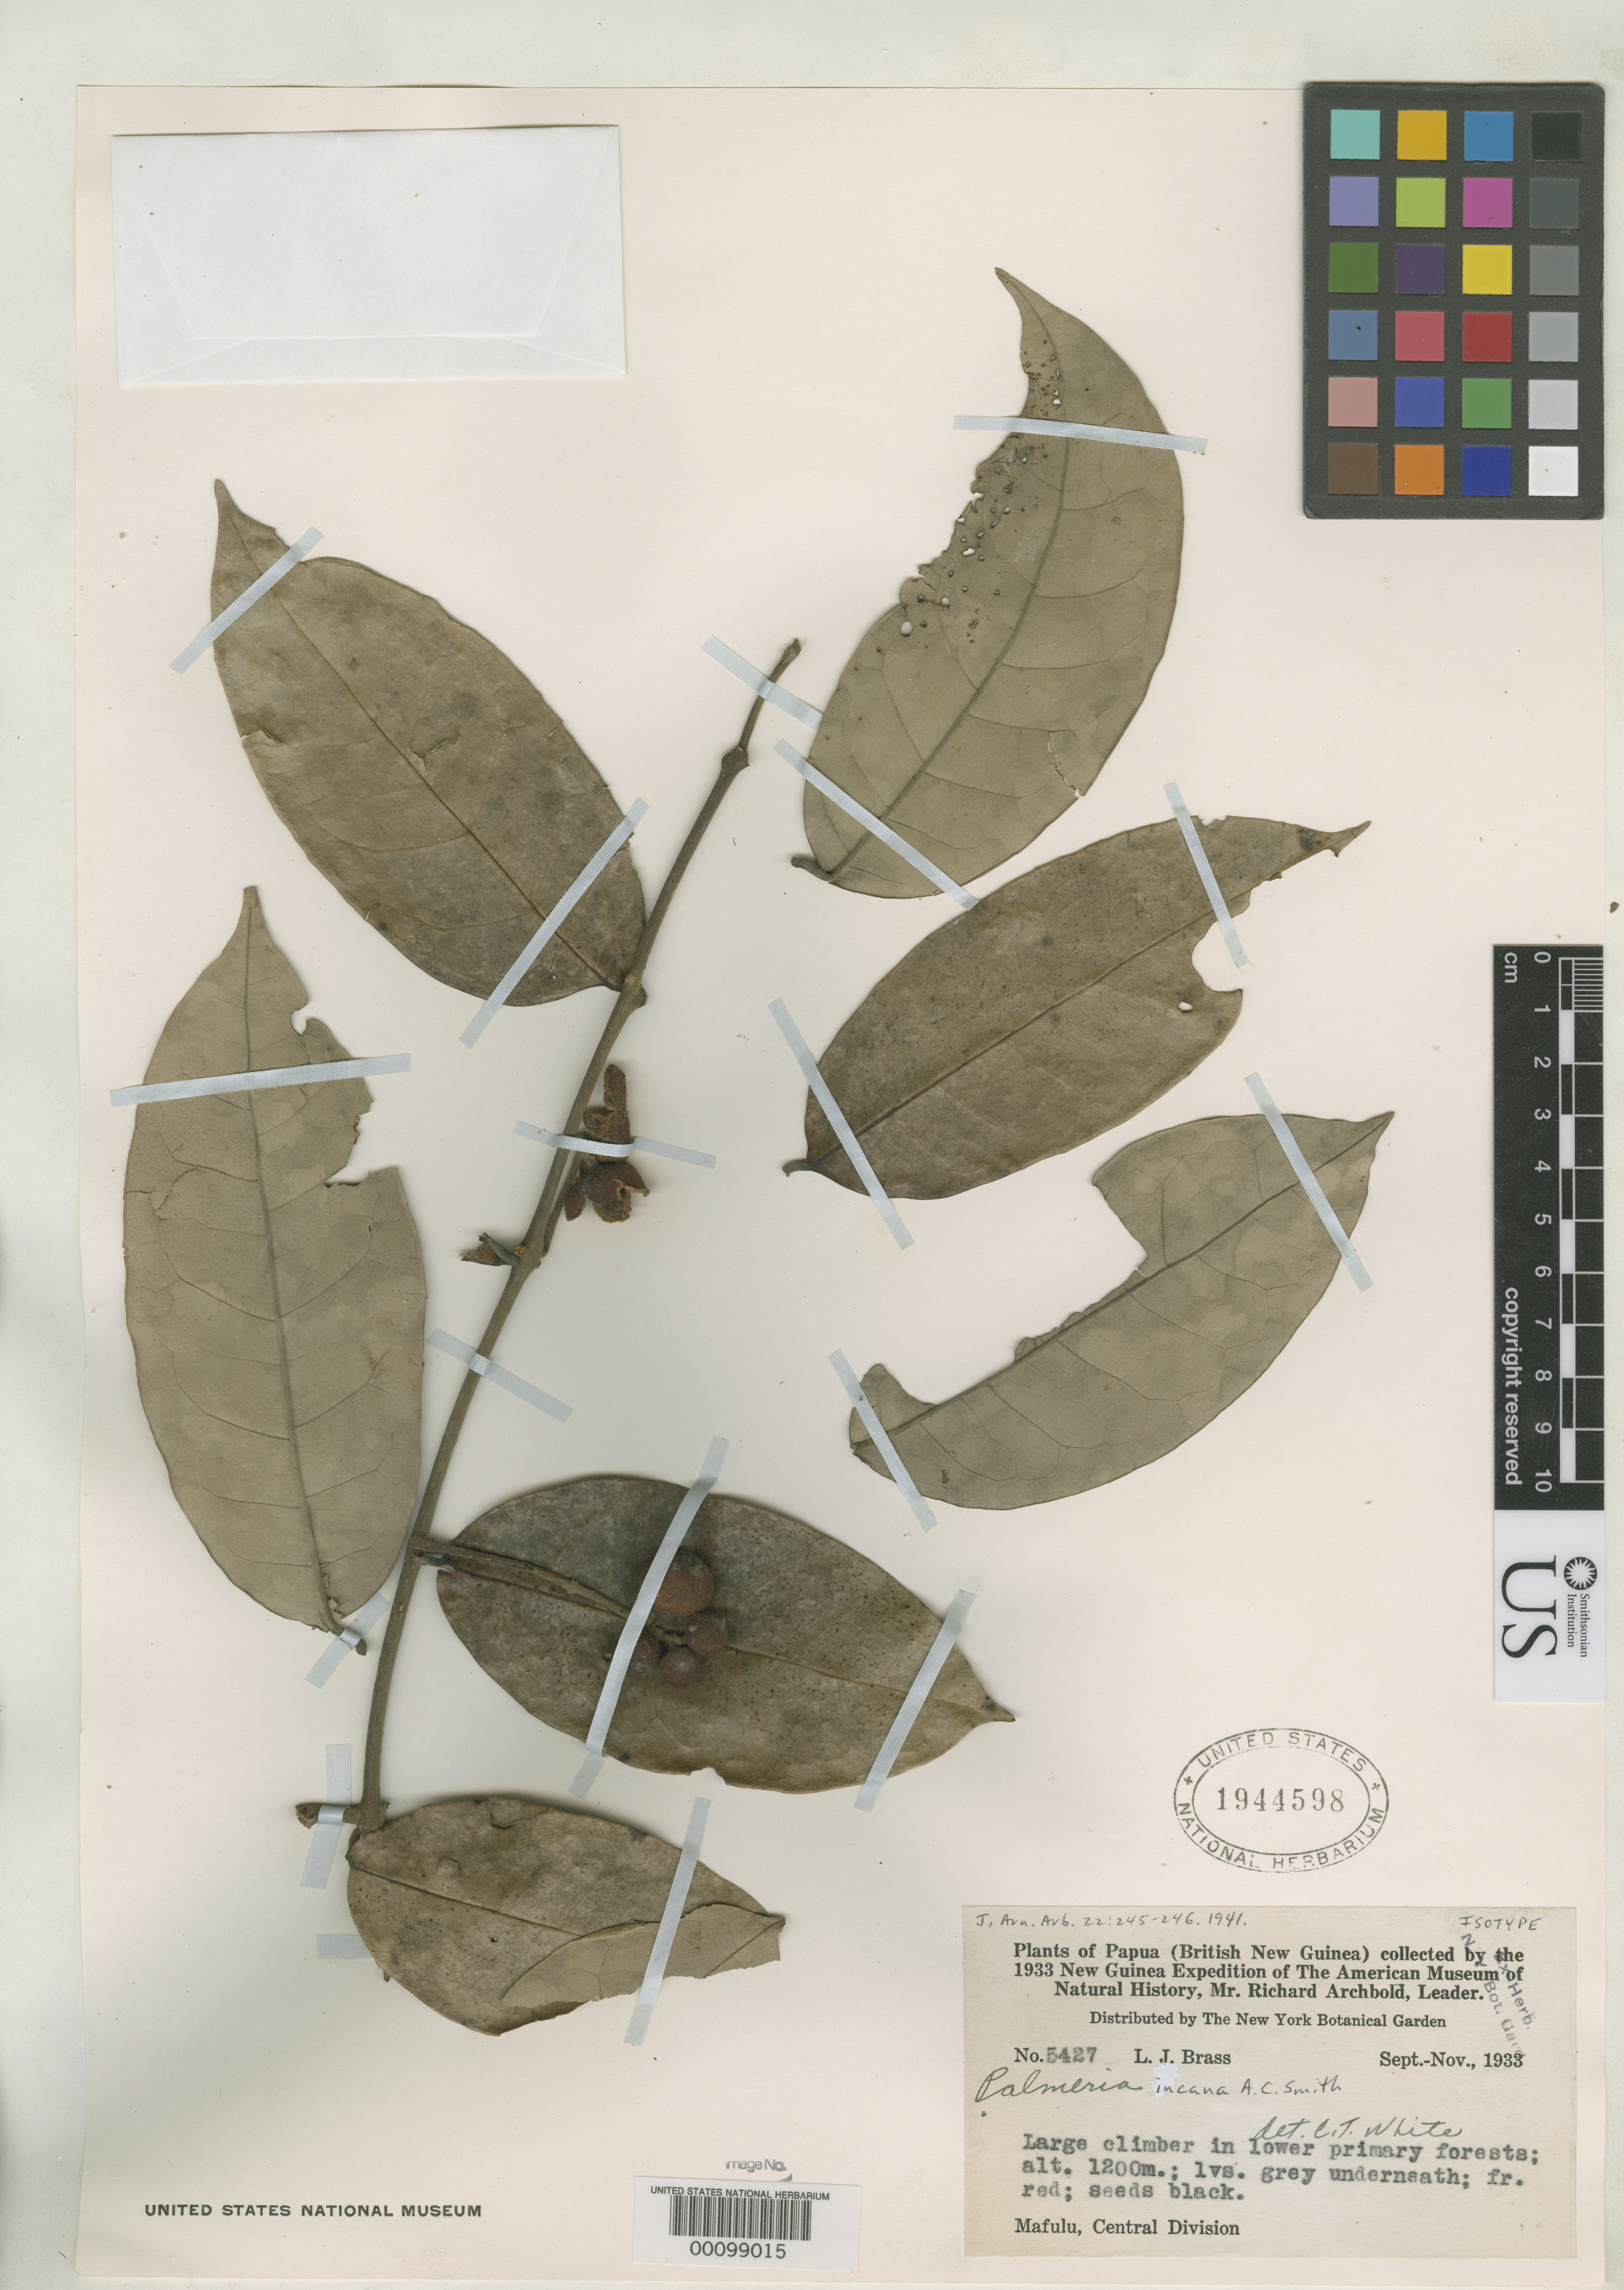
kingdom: Plantae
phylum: Tracheophyta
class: Magnoliopsida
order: Laurales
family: Monimiaceae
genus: Palmeria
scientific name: Palmeria incana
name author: A.C. Sm.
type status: Isotype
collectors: L. J. Brass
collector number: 5423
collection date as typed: Sep 1933 to -- Nov 1933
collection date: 1933-09/1933-11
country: Papua New Guinea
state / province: Central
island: New Guinea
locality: Mafulu.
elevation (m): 1200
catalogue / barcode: US 1944598